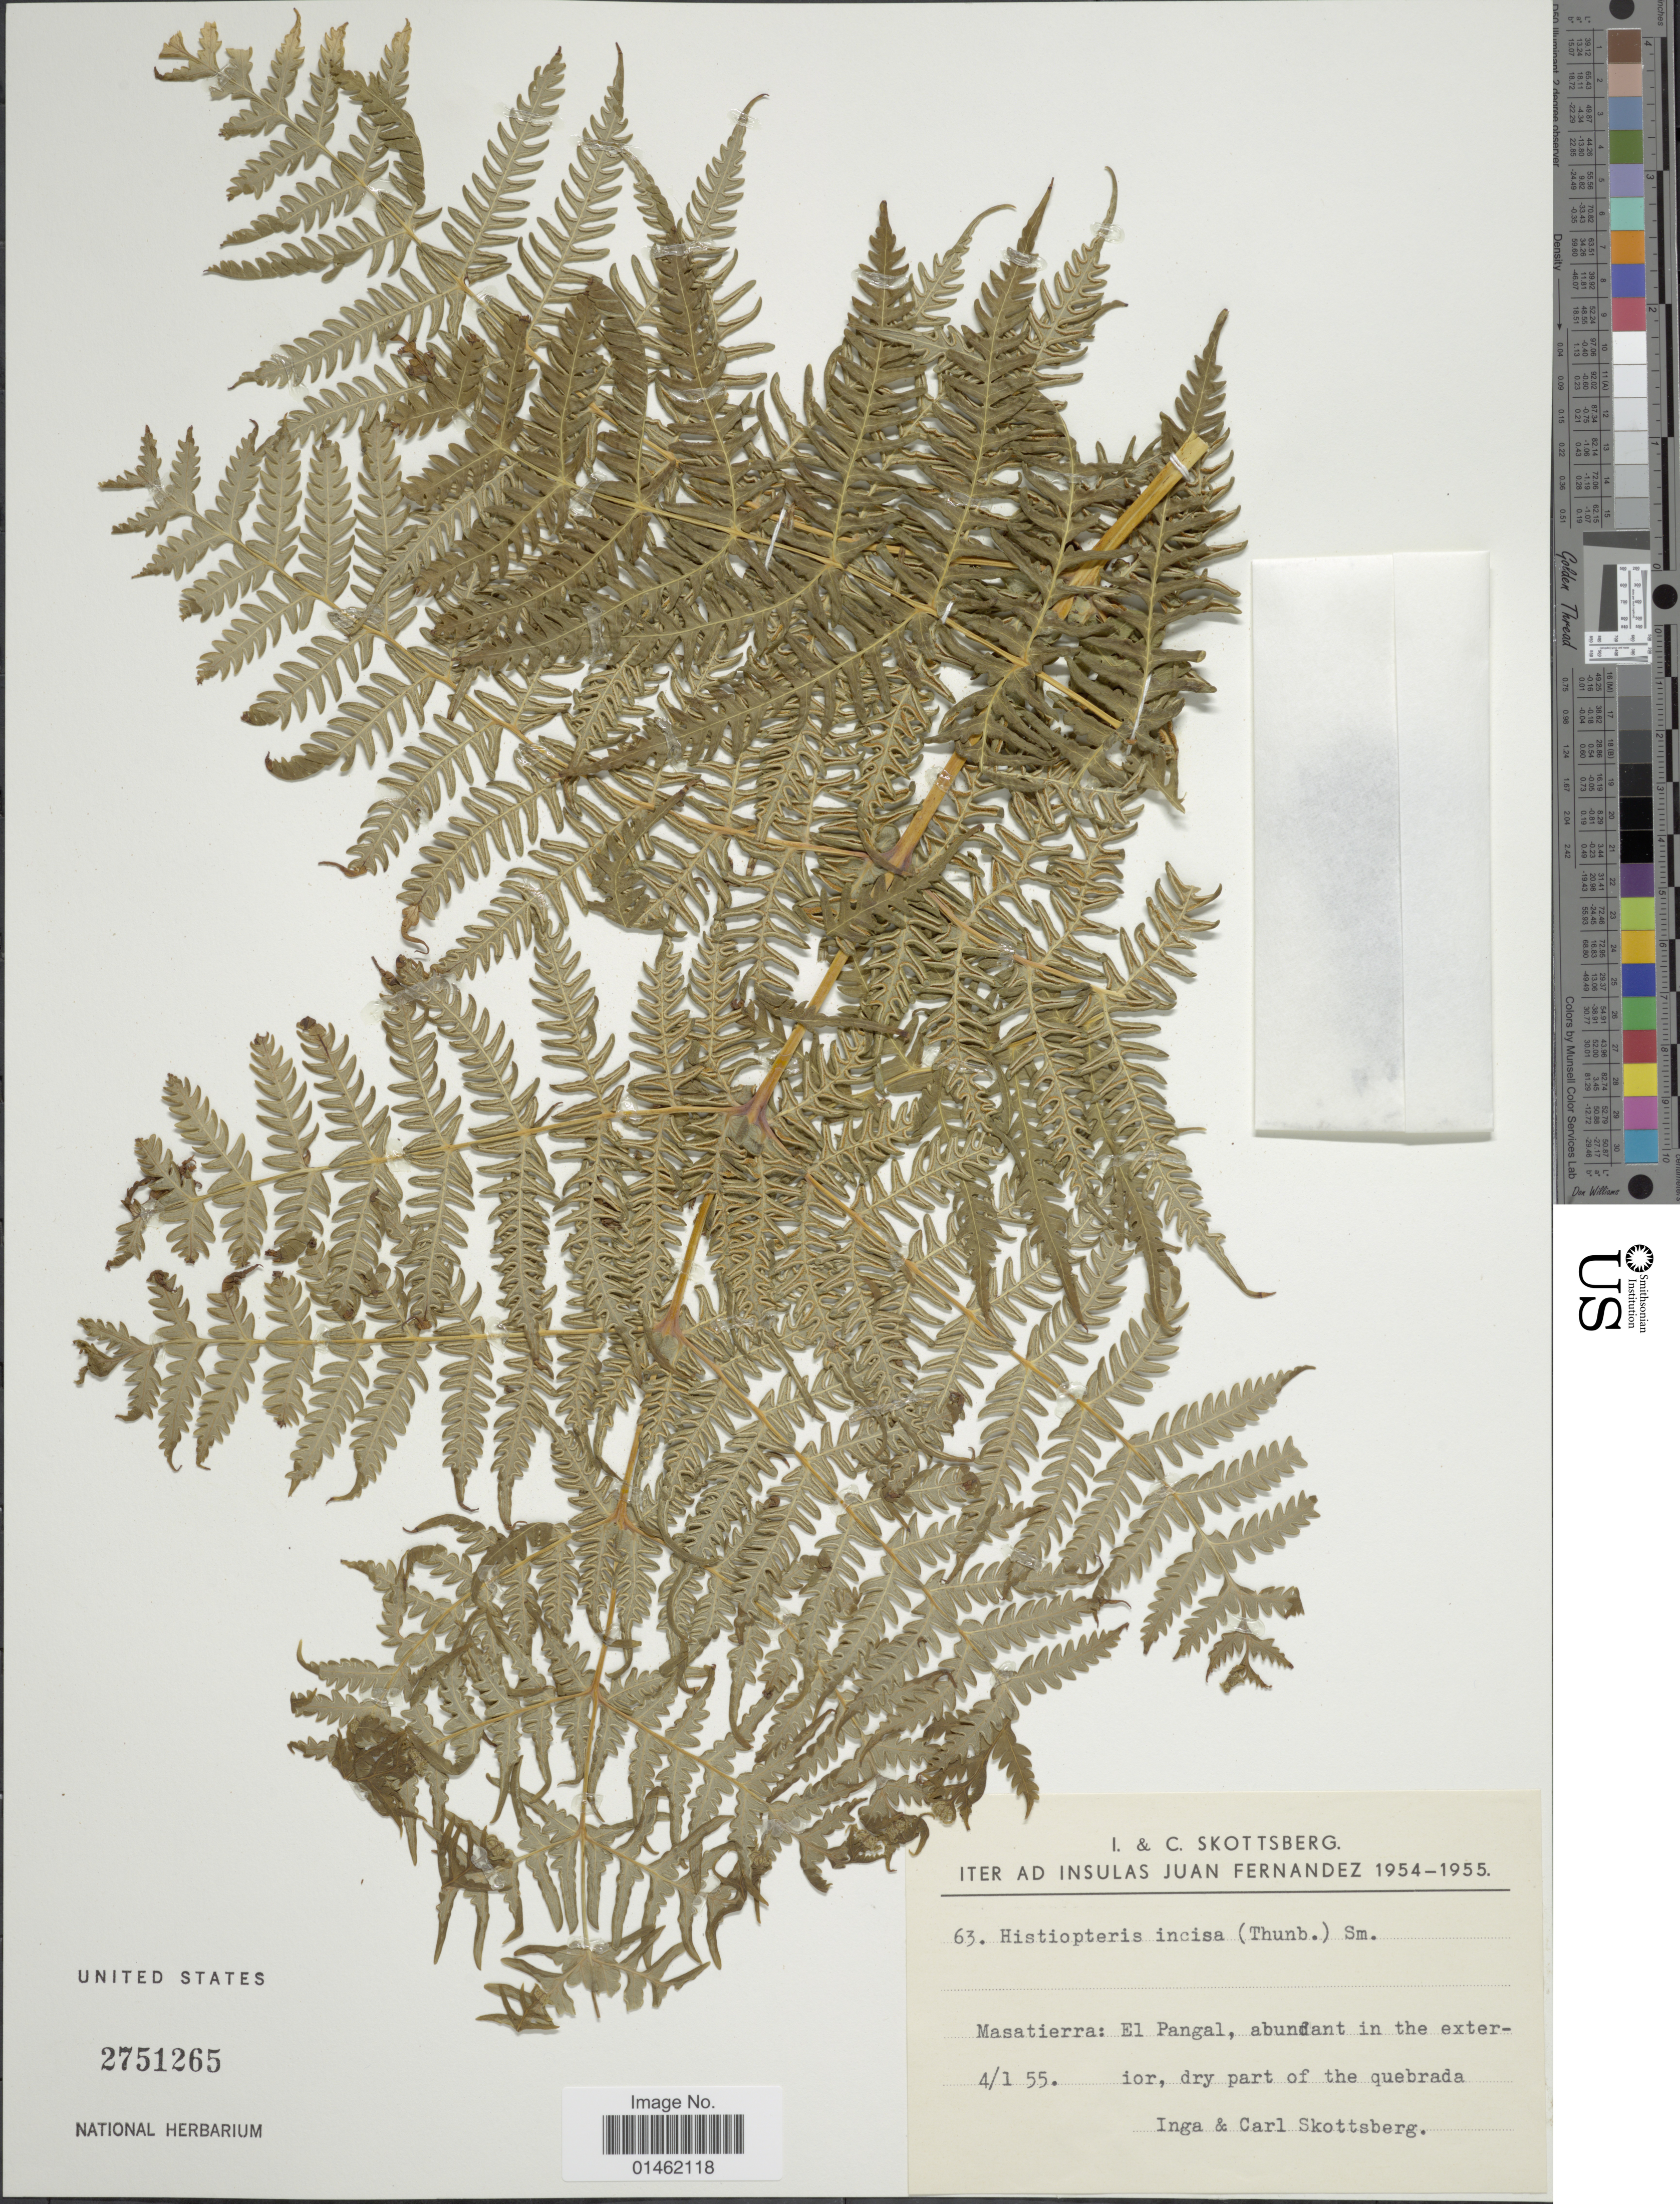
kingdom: Plantae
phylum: Tracheophyta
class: Polypodiopsida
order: Polypodiales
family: Dennstaedtiaceae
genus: Histiopteris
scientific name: Histiopteris incisa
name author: (Thunb.) J. Sm.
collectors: I. Skottsberg & C. Skottsberg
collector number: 63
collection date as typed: Transcribed d/m/y: 4/1/55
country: Chile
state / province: Valparaíso (V)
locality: Iter ad Insulas Juan Fernandez, Masatierra: El Pangal, abundant in the exterior, dry part of the quebrada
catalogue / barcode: US 2751265